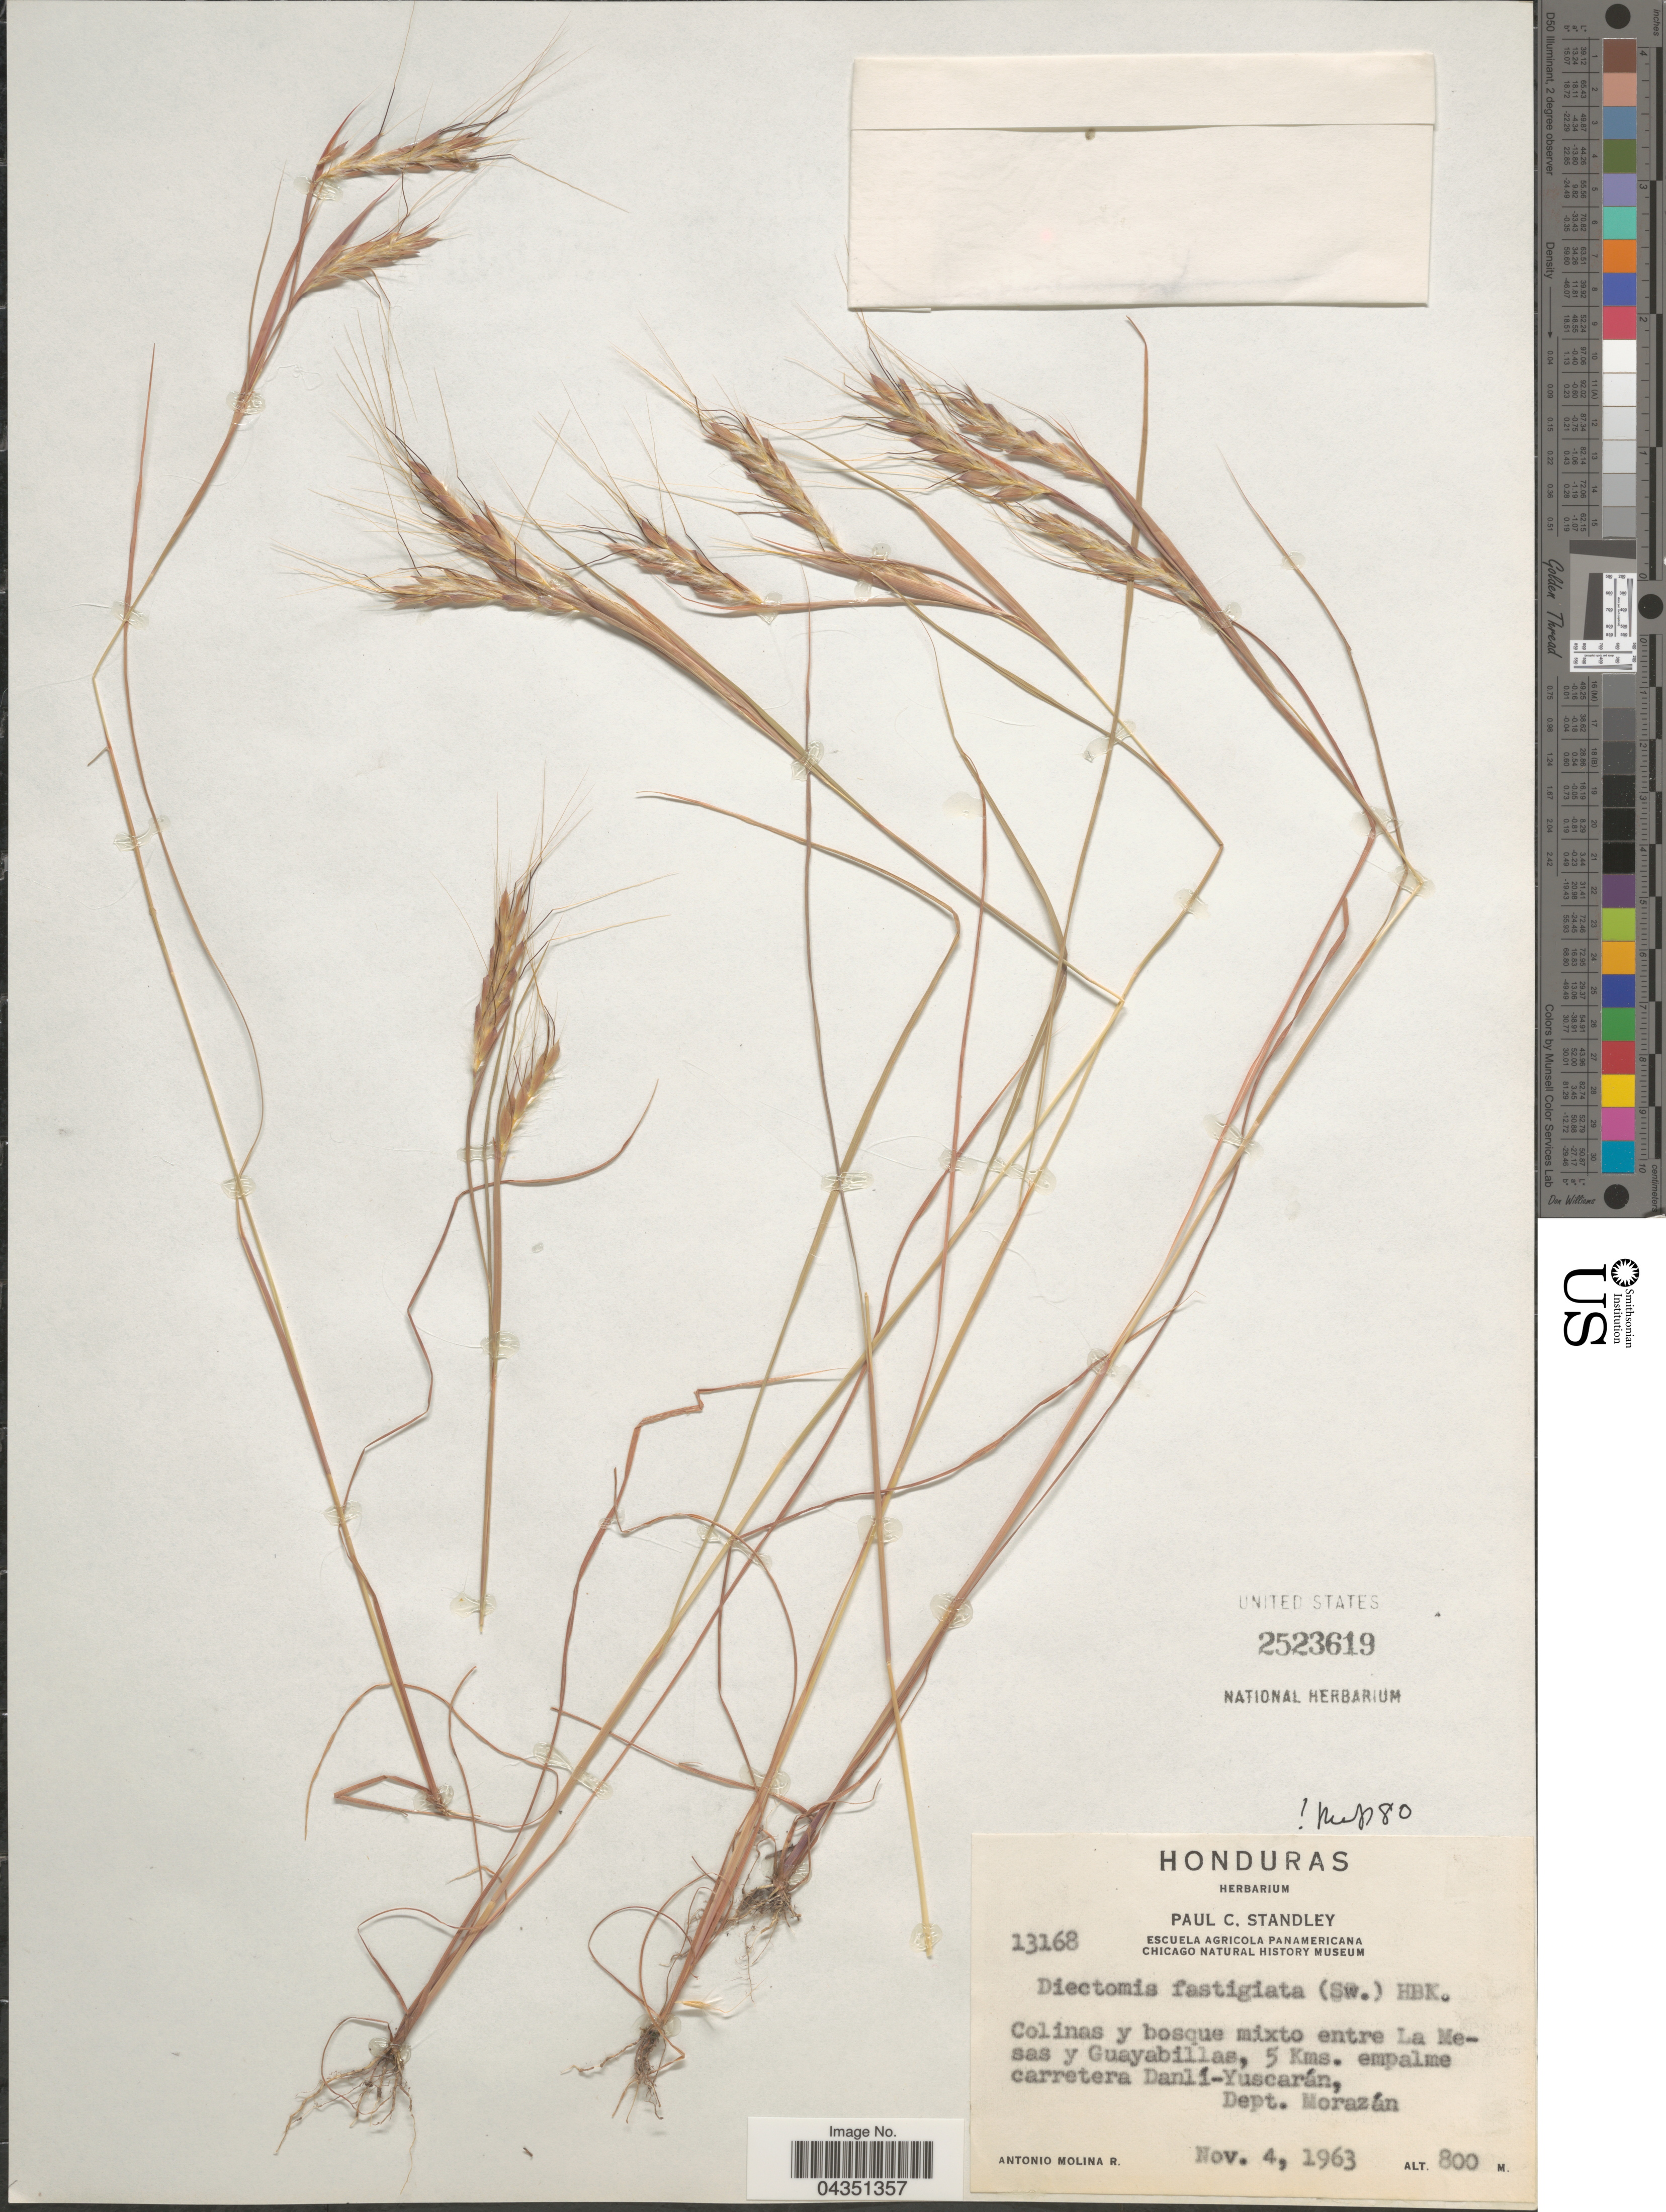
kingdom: Plantae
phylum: Tracheophyta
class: Liliopsida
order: Poales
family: Poaceae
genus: Diectomis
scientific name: Diectomis fastigiata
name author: (Sw.) P. Beauv.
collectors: A. Molina R.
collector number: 13168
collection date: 1963-11-04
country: Honduras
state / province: Fco. Morazán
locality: Colinas y bosque mixto entre La Mesas y Guayabillas, 5 Kms. empalme carretera Danlí-Yuscarín, Dept. Morazán.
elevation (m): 800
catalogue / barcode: US 2523619